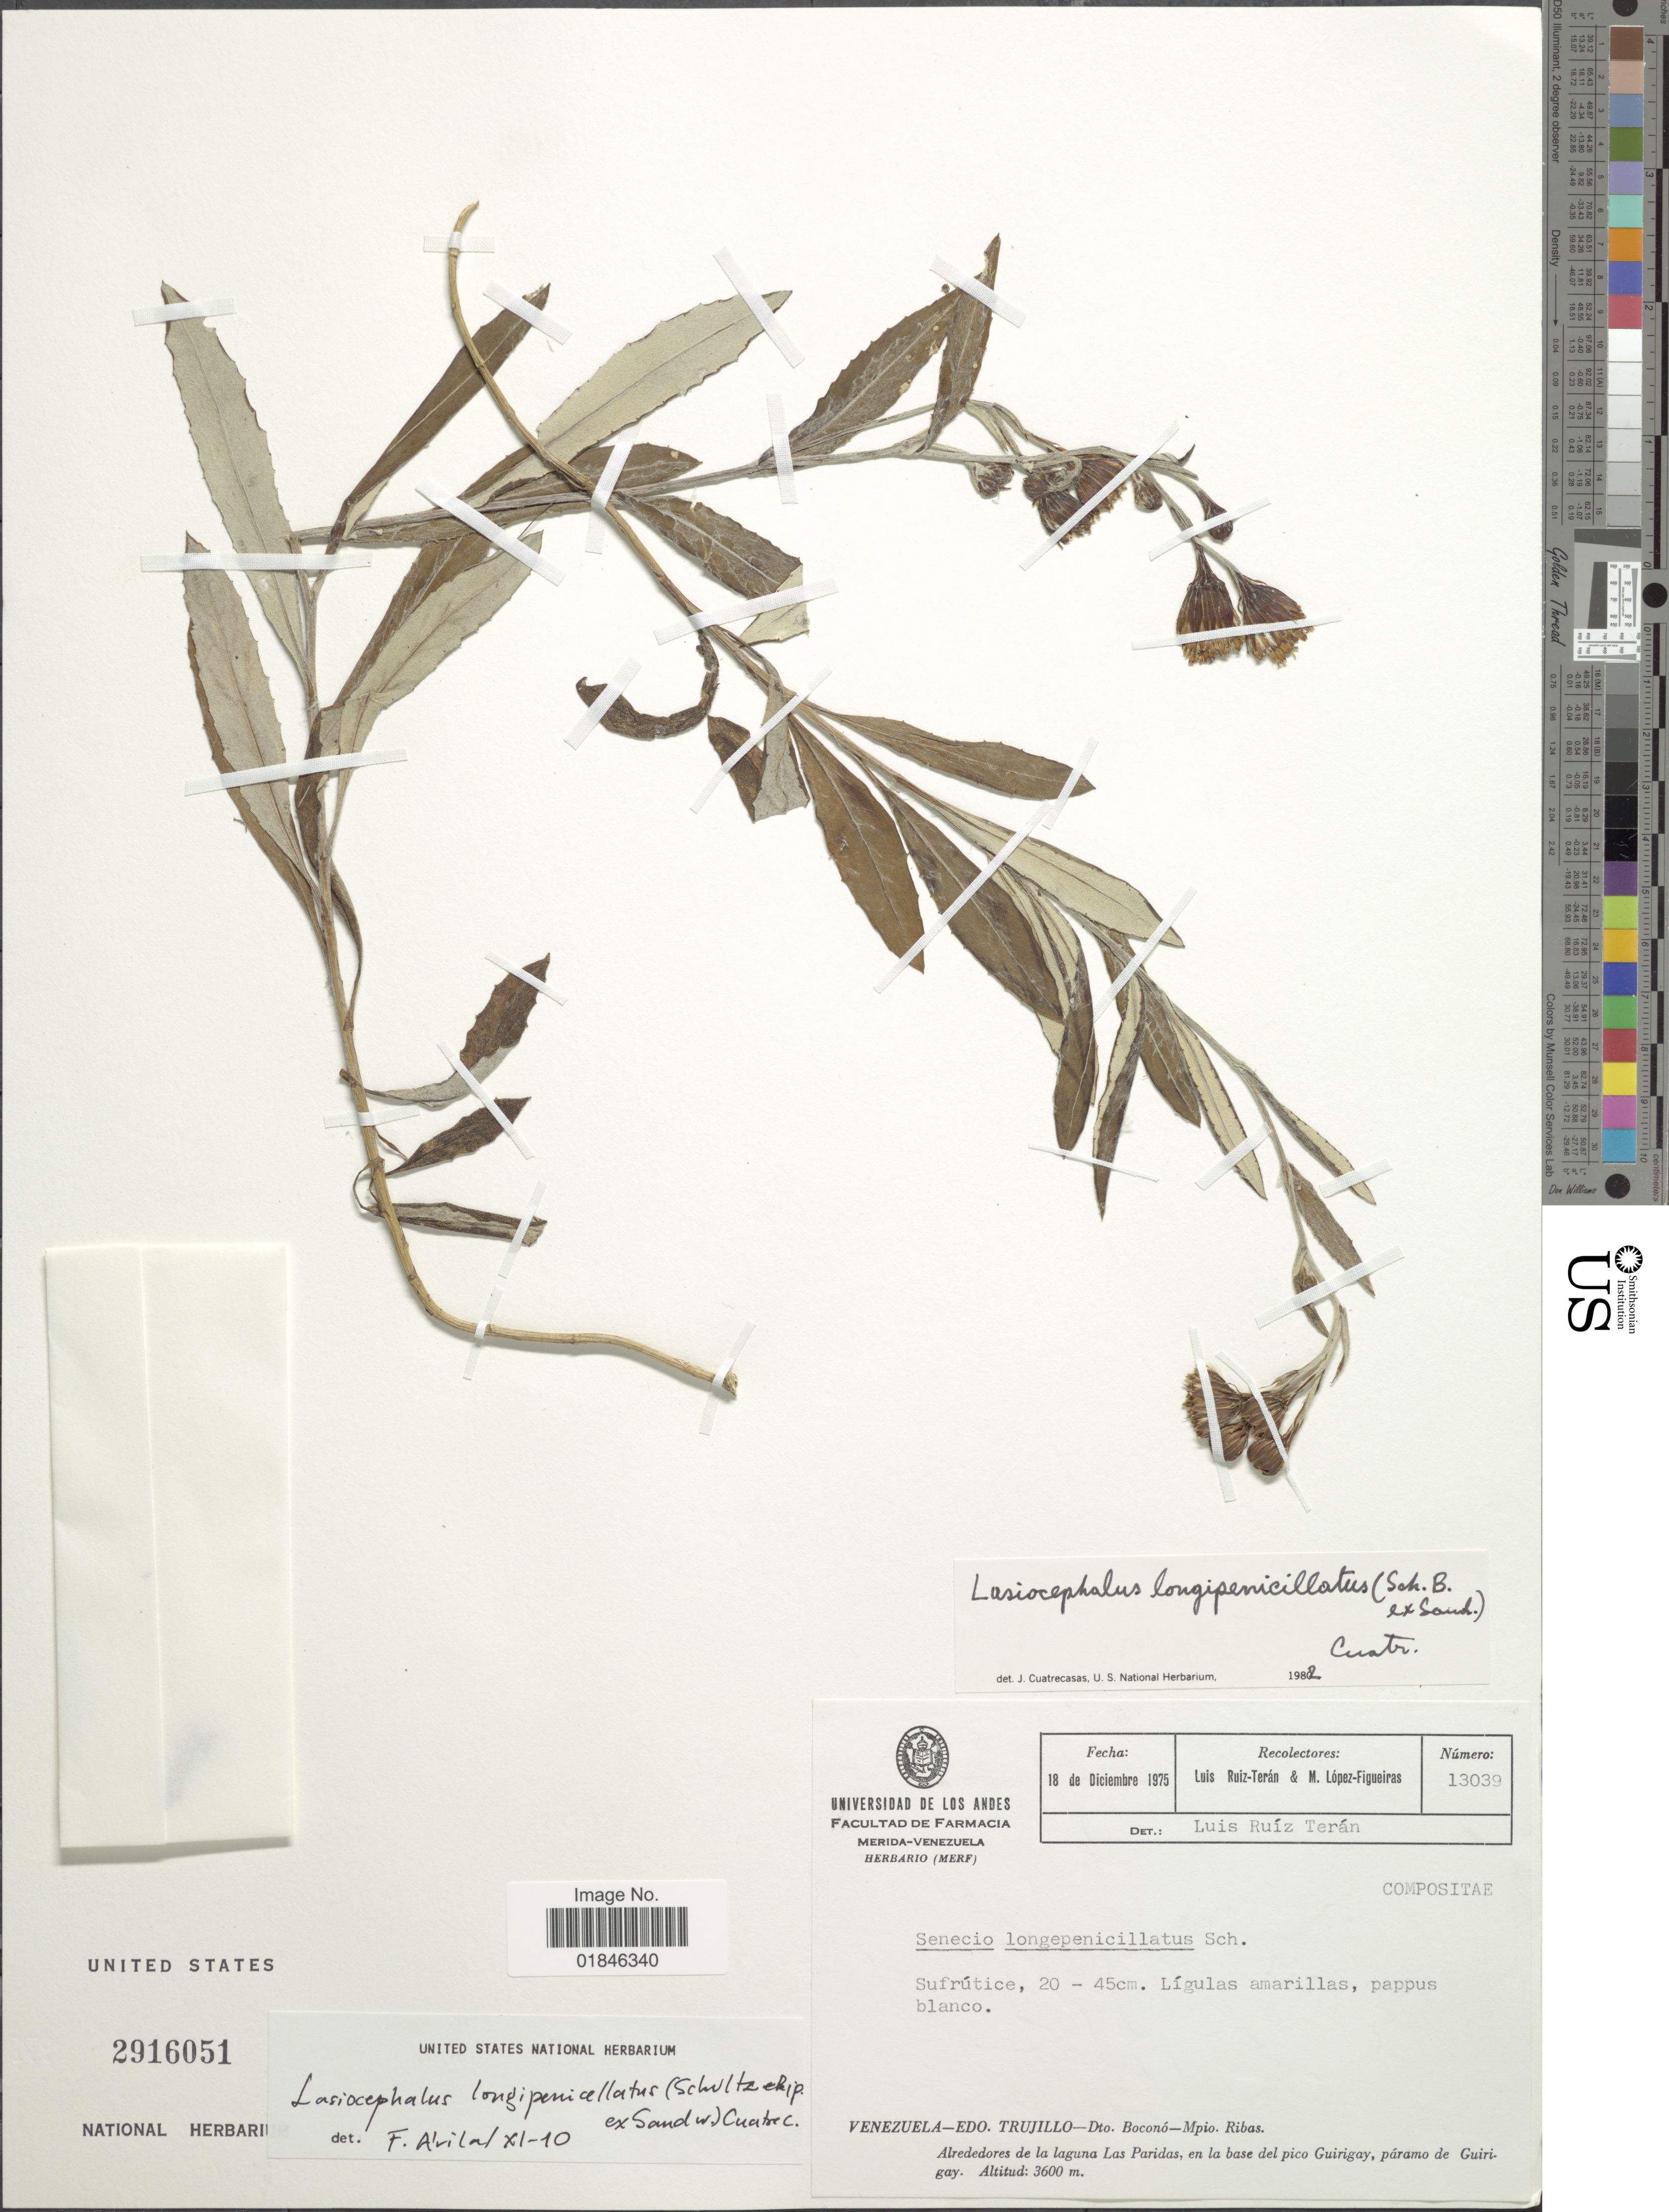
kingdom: Plantae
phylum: Tracheophyta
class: Magnoliopsida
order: Asterales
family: Asteraceae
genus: Senecio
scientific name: Senecio longepenicillatus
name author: Sch. Bip. ex Sandw.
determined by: Salomon, Luciana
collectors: L. E. Ruíz-Terán & M. López Figueiras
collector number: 13039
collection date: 1975-12-18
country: Venezuela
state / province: Trujillo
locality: Venezuela- Edo. Trujillo - Dto. Bocono-Mpio. Ribas. Alrededores de la Laguna Las Paridas, en la base del pico del Pico Guirigay Paramo de Guirigay.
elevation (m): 3600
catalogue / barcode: US 2916051